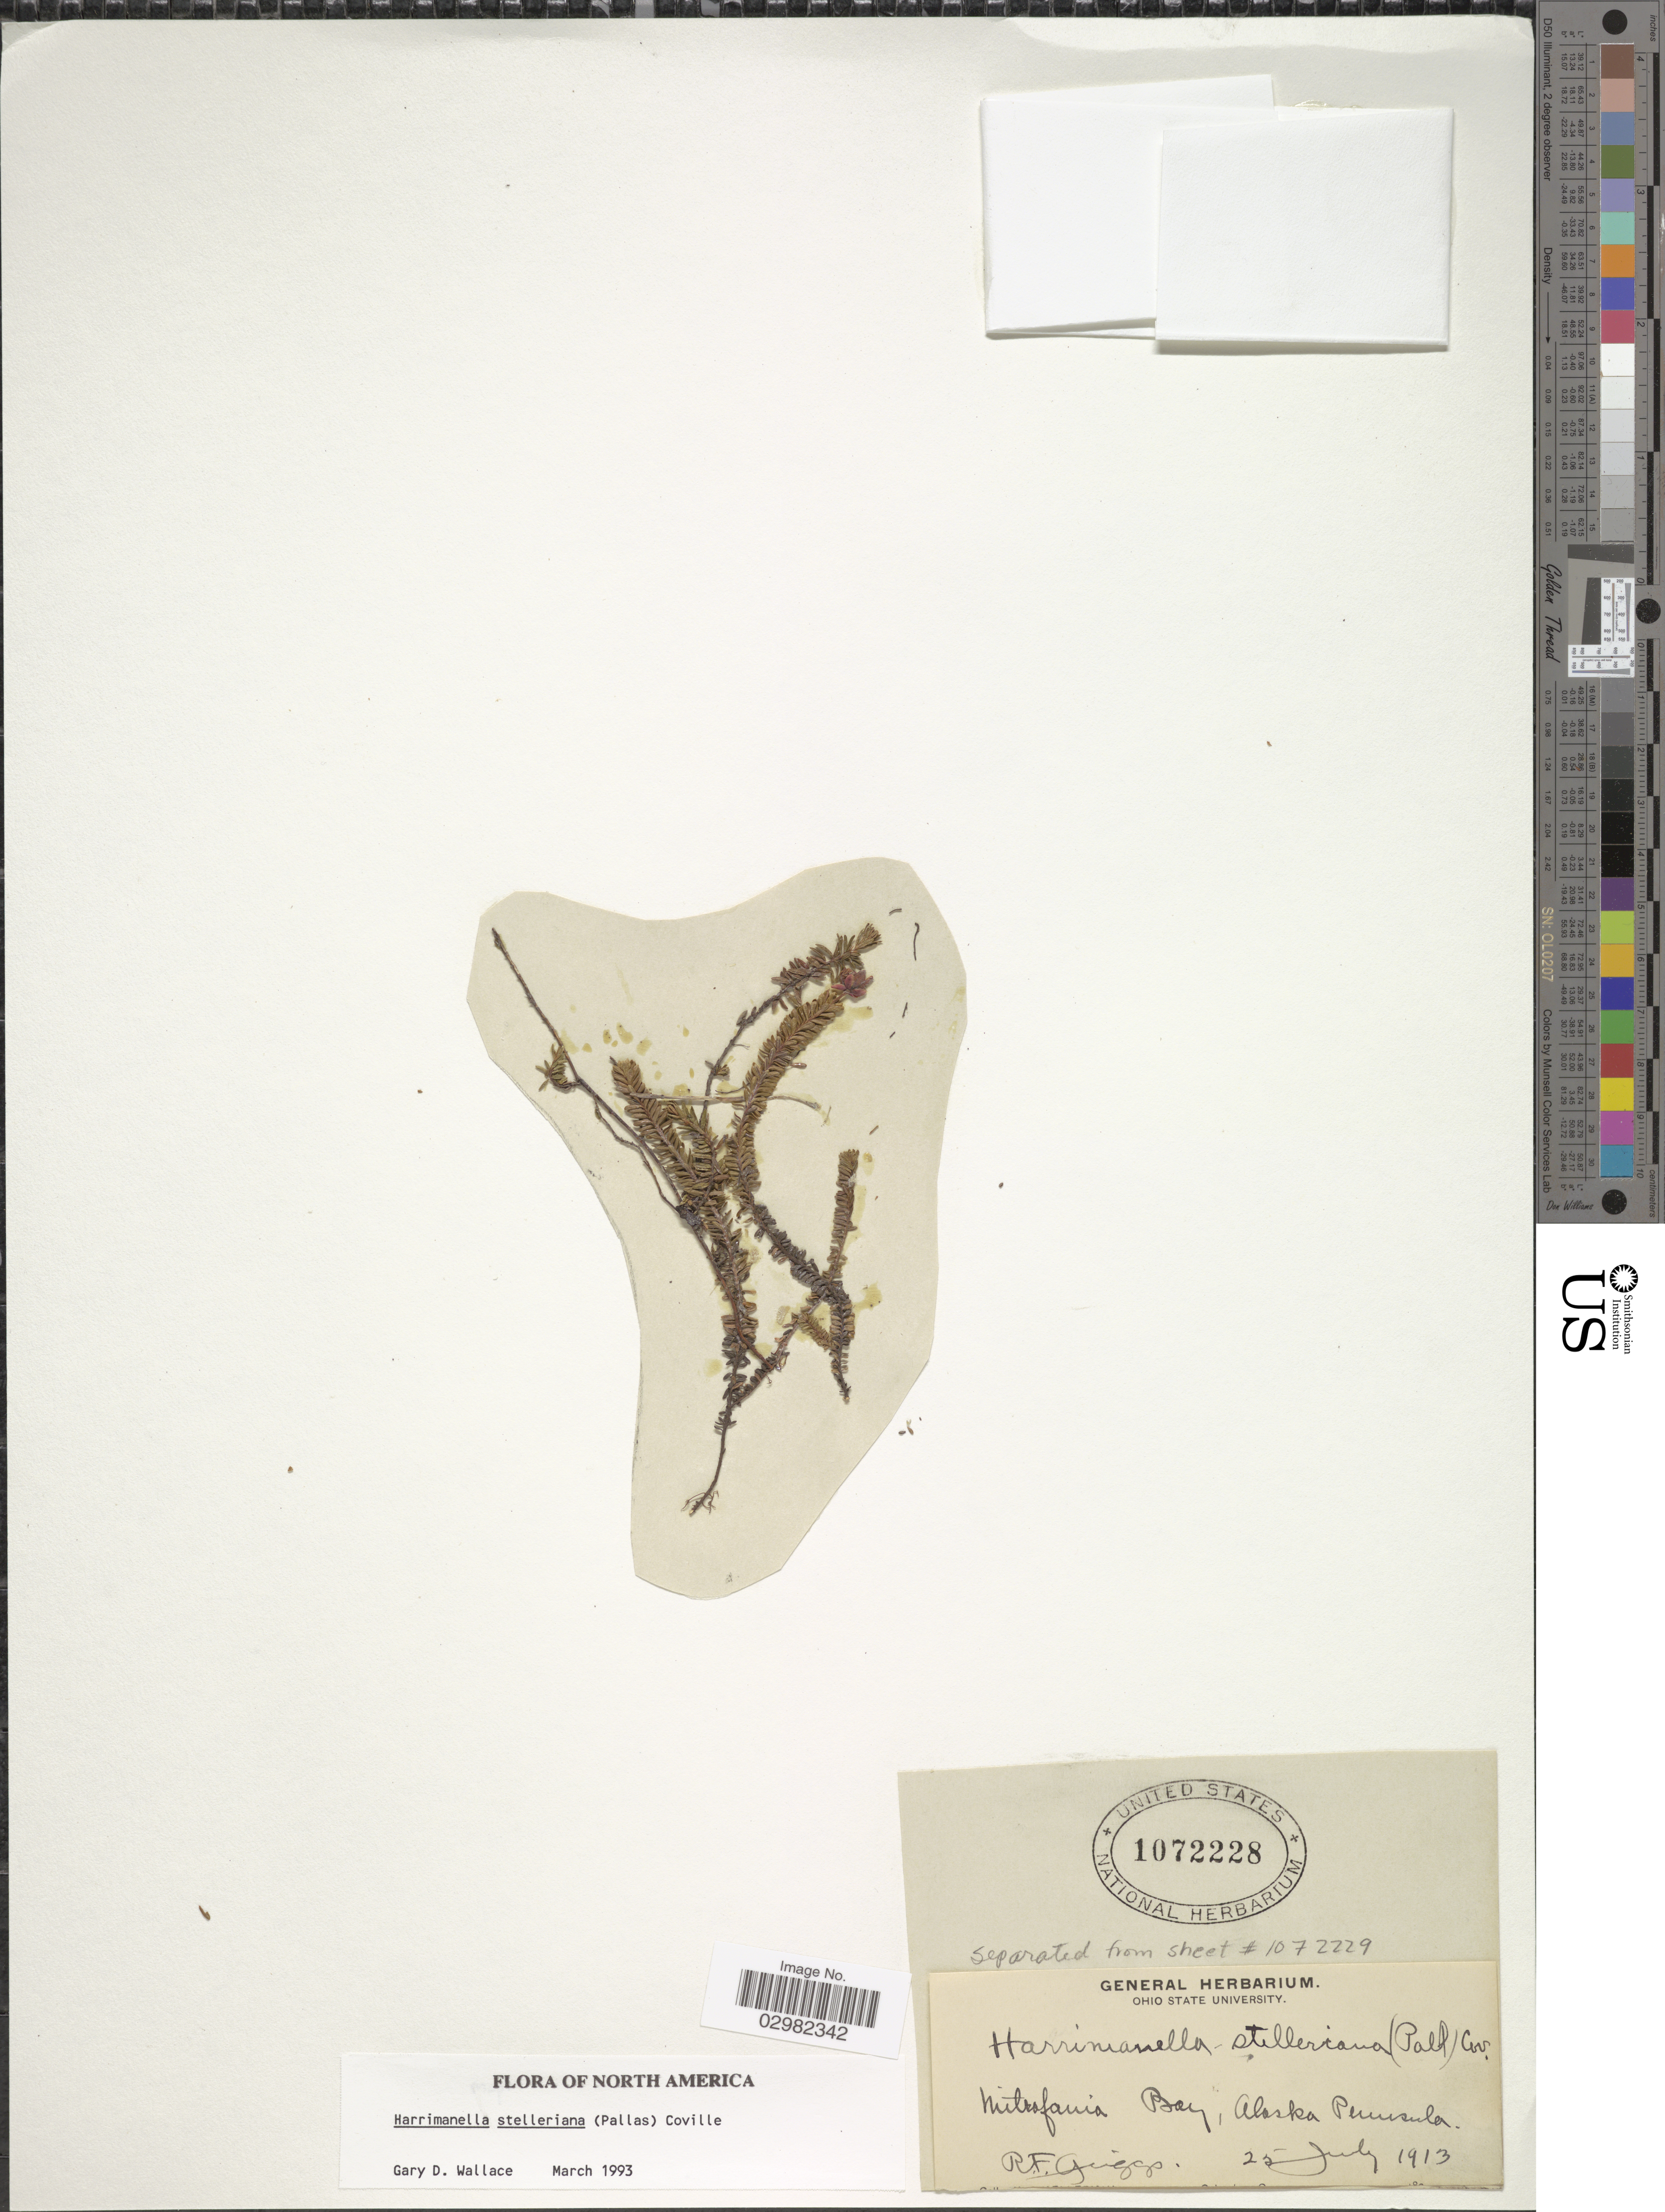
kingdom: Plantae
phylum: Tracheophyta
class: Magnoliopsida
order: Ericales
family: Ericaceae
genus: Harrimanella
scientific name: Harrimanella stelleriana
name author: (Pall.) Coville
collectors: R. F. Griggs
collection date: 1913-07-25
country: United States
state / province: Alaska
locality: Mitrafania Bay, Alaska Peninsula.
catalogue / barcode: US 1072228